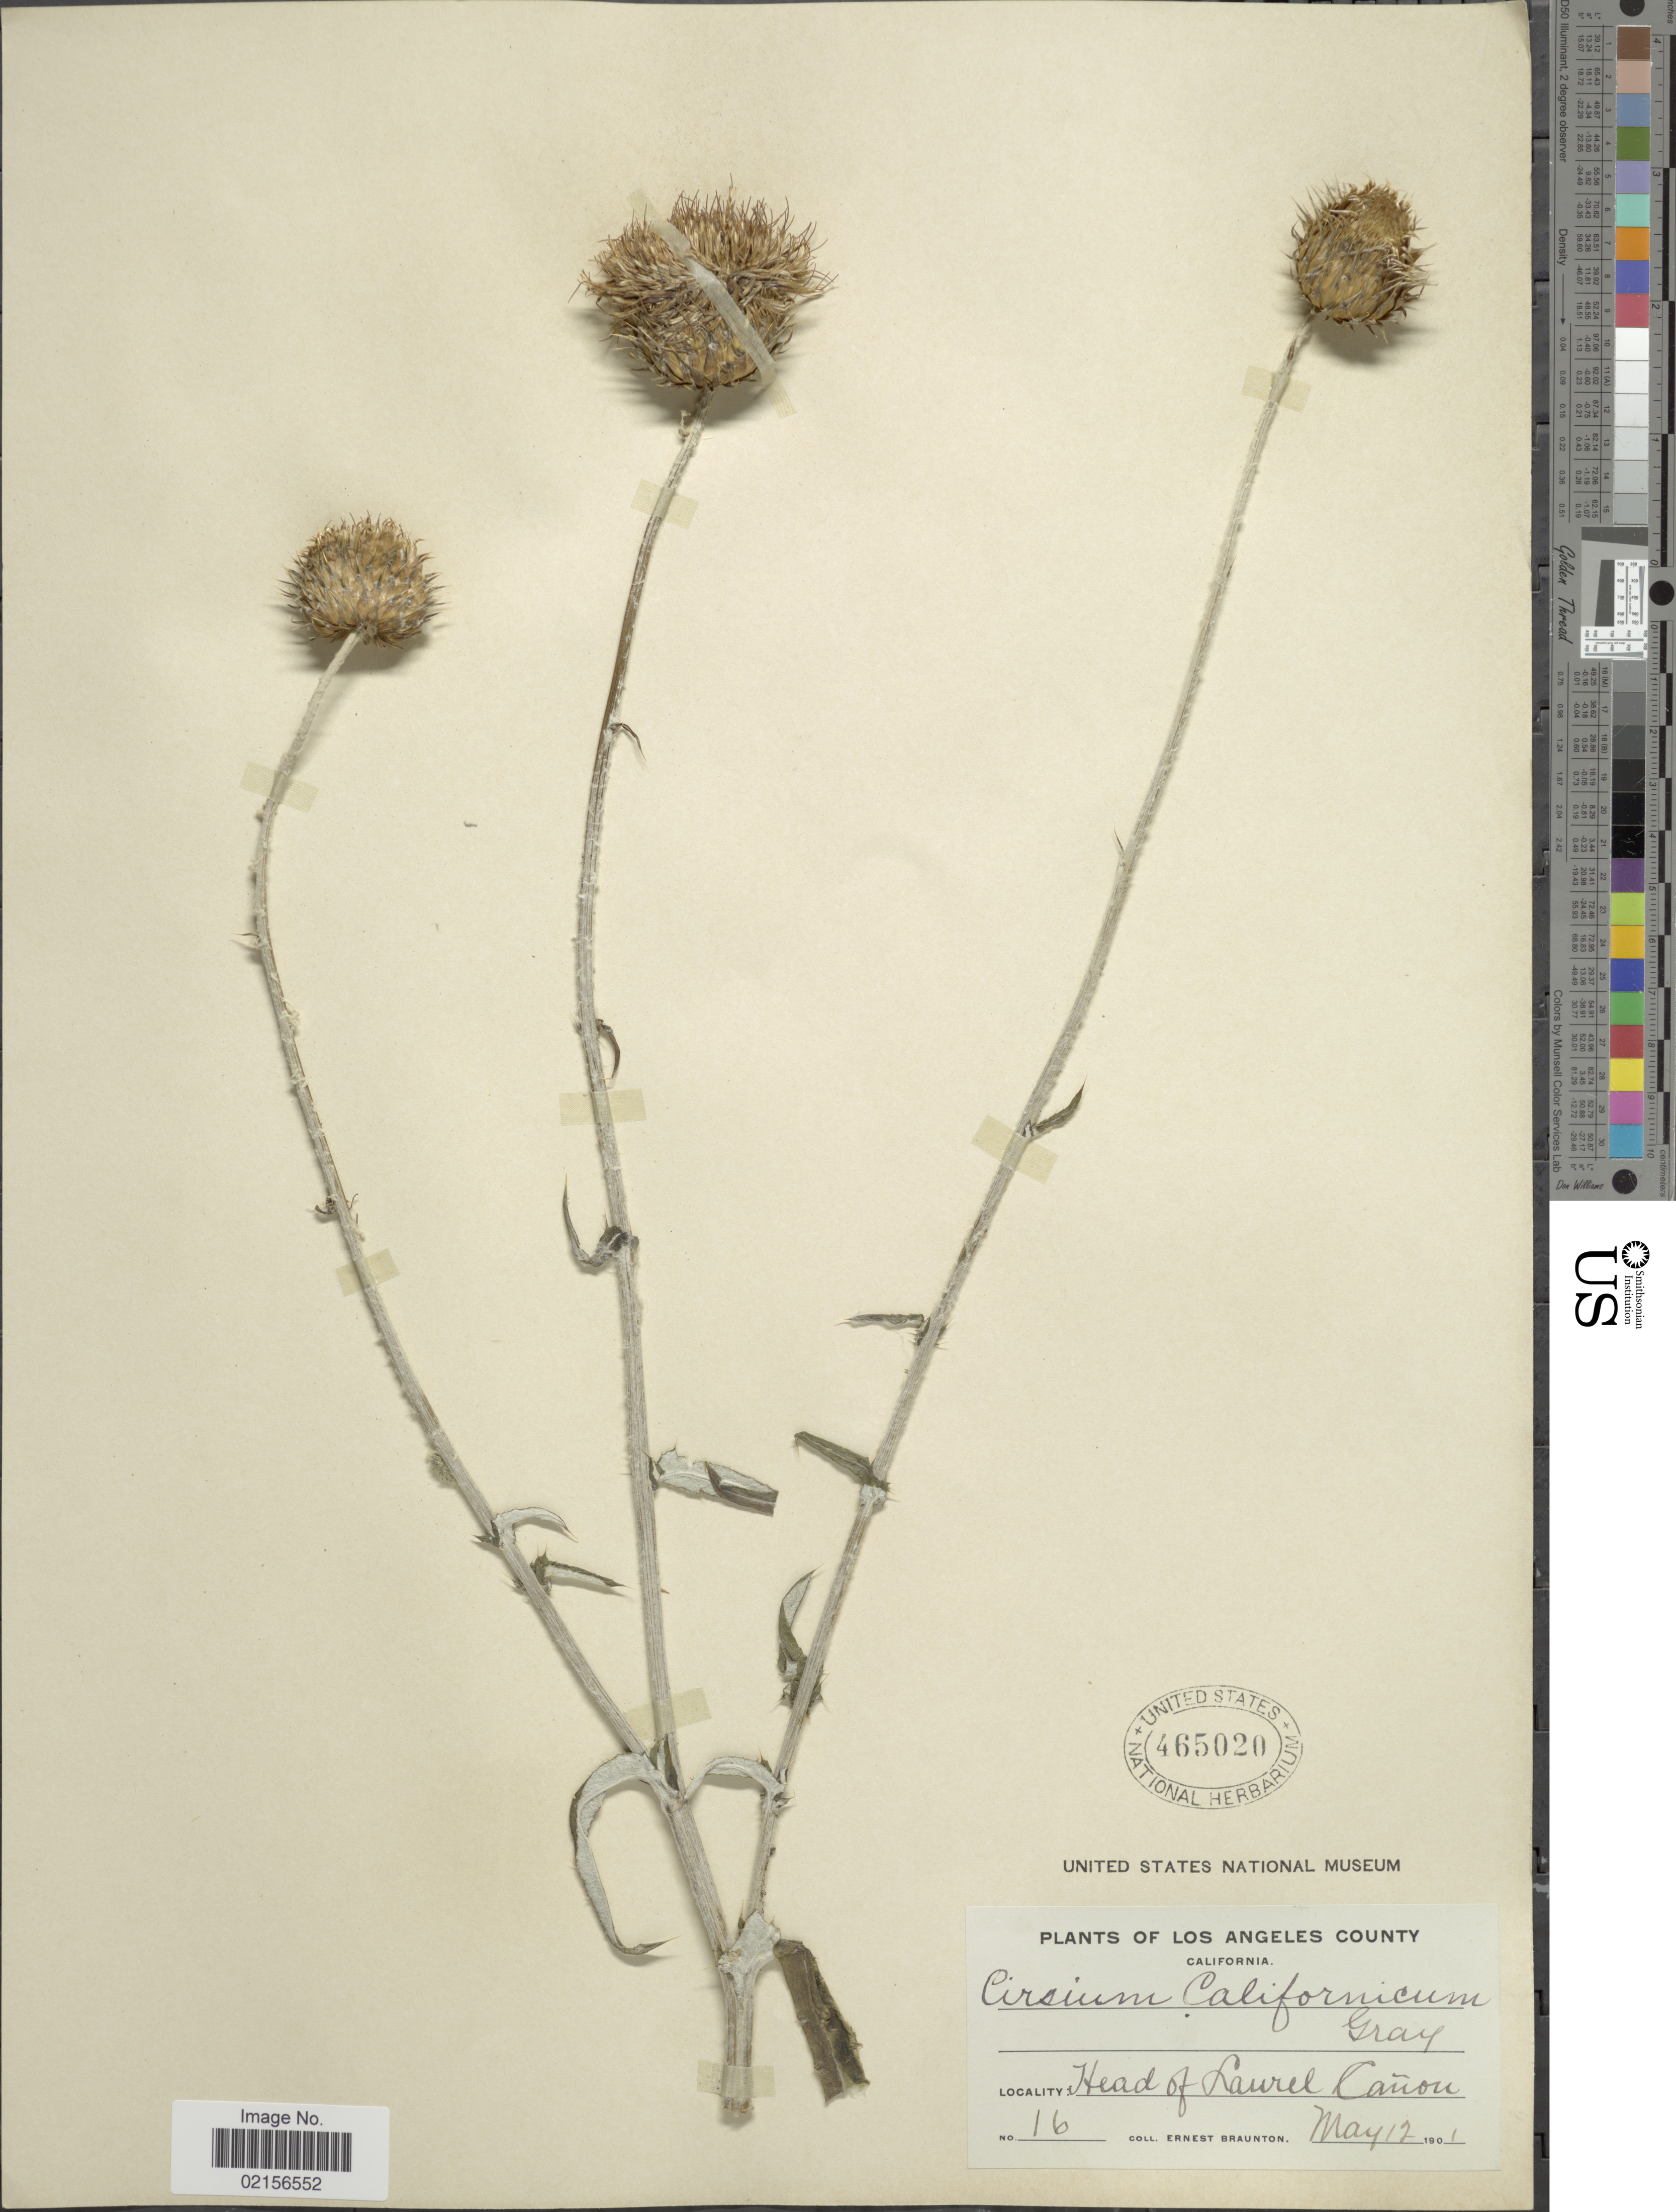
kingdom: Plantae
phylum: Tracheophyta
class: Magnoliopsida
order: Asterales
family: Asteraceae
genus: Cirsium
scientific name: Cirsium occidentale var. californicum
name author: (A. Gray) D.J. Keil & C.E. Turner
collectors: E. Braunton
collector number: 16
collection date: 1901-05-12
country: United States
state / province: California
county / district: Los Angeles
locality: Los Angeles County, Head of Laurel Cañon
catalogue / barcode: US 465020